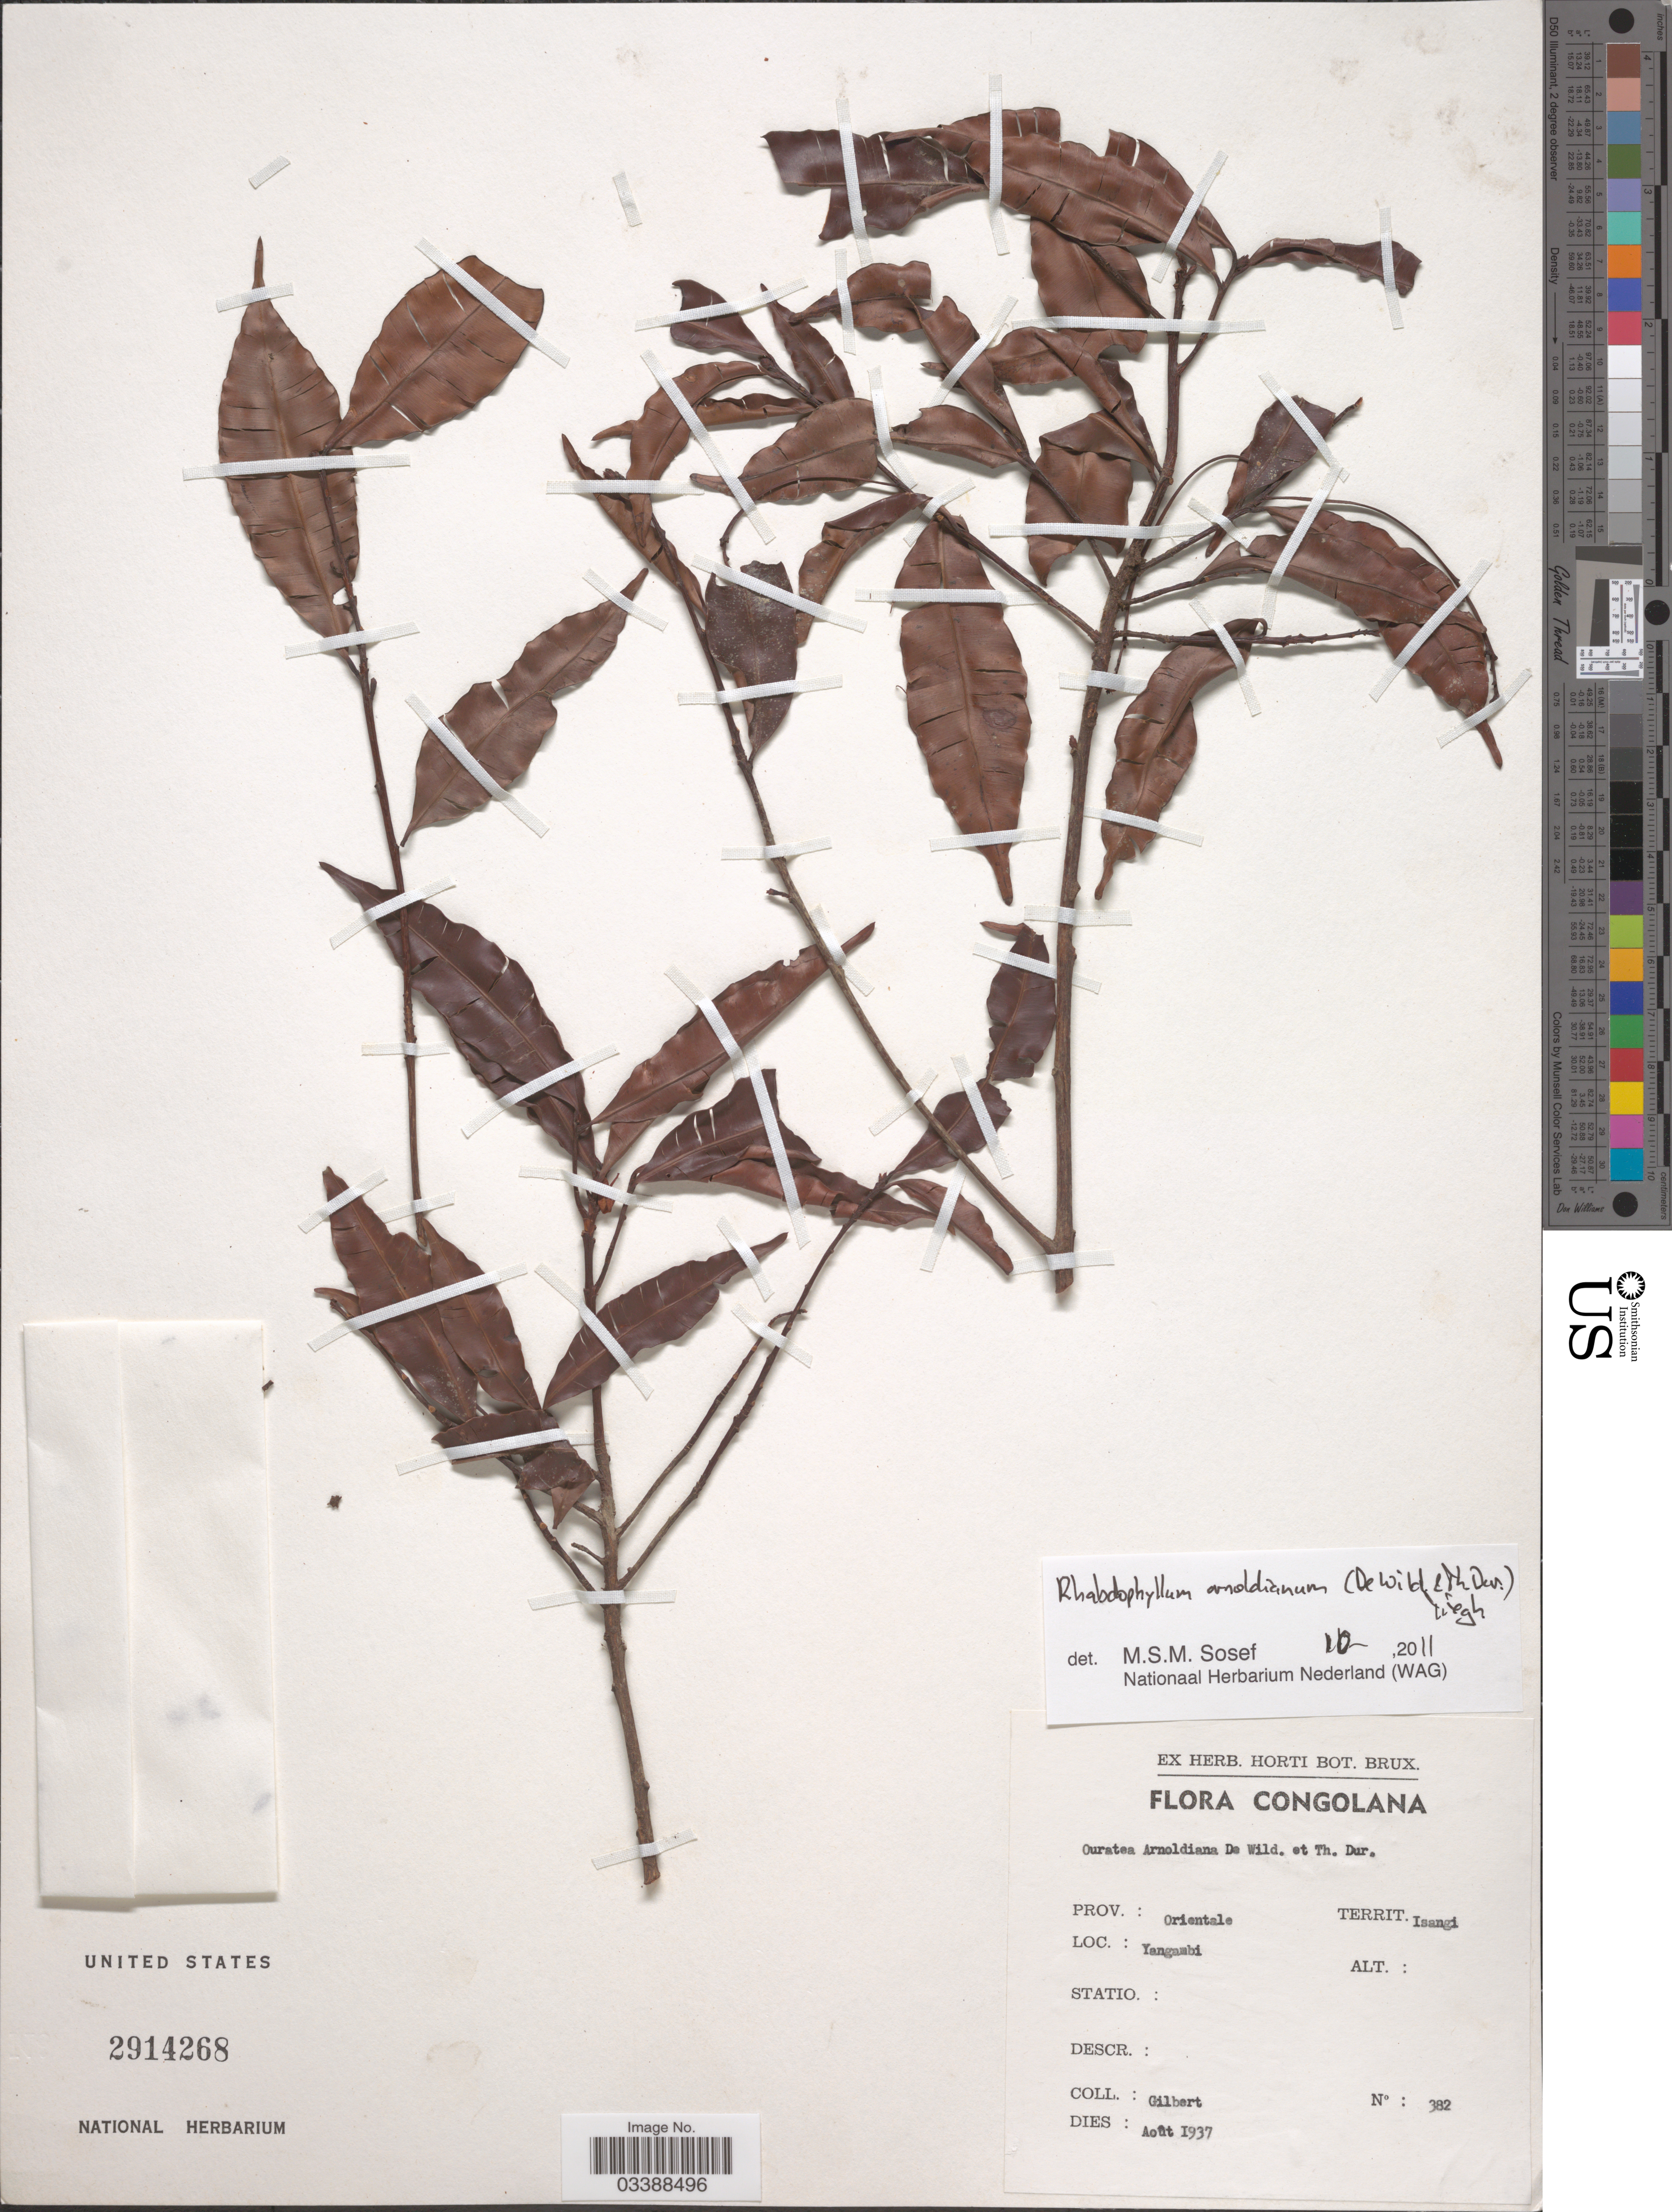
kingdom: Plantae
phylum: Tracheophyta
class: Magnoliopsida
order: Malpighiales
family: Ochnaceae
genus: Rhabdophyllum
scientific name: Rhabdophyllum arnoldianum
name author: (De Wild. & T. Durand) Tiegh.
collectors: -. Gilbert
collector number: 382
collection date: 1937-08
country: Congo, Democratic Republic of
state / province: Tshopo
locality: Congolana. Territ. Isangi. Yangambi.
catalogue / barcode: US 2914268